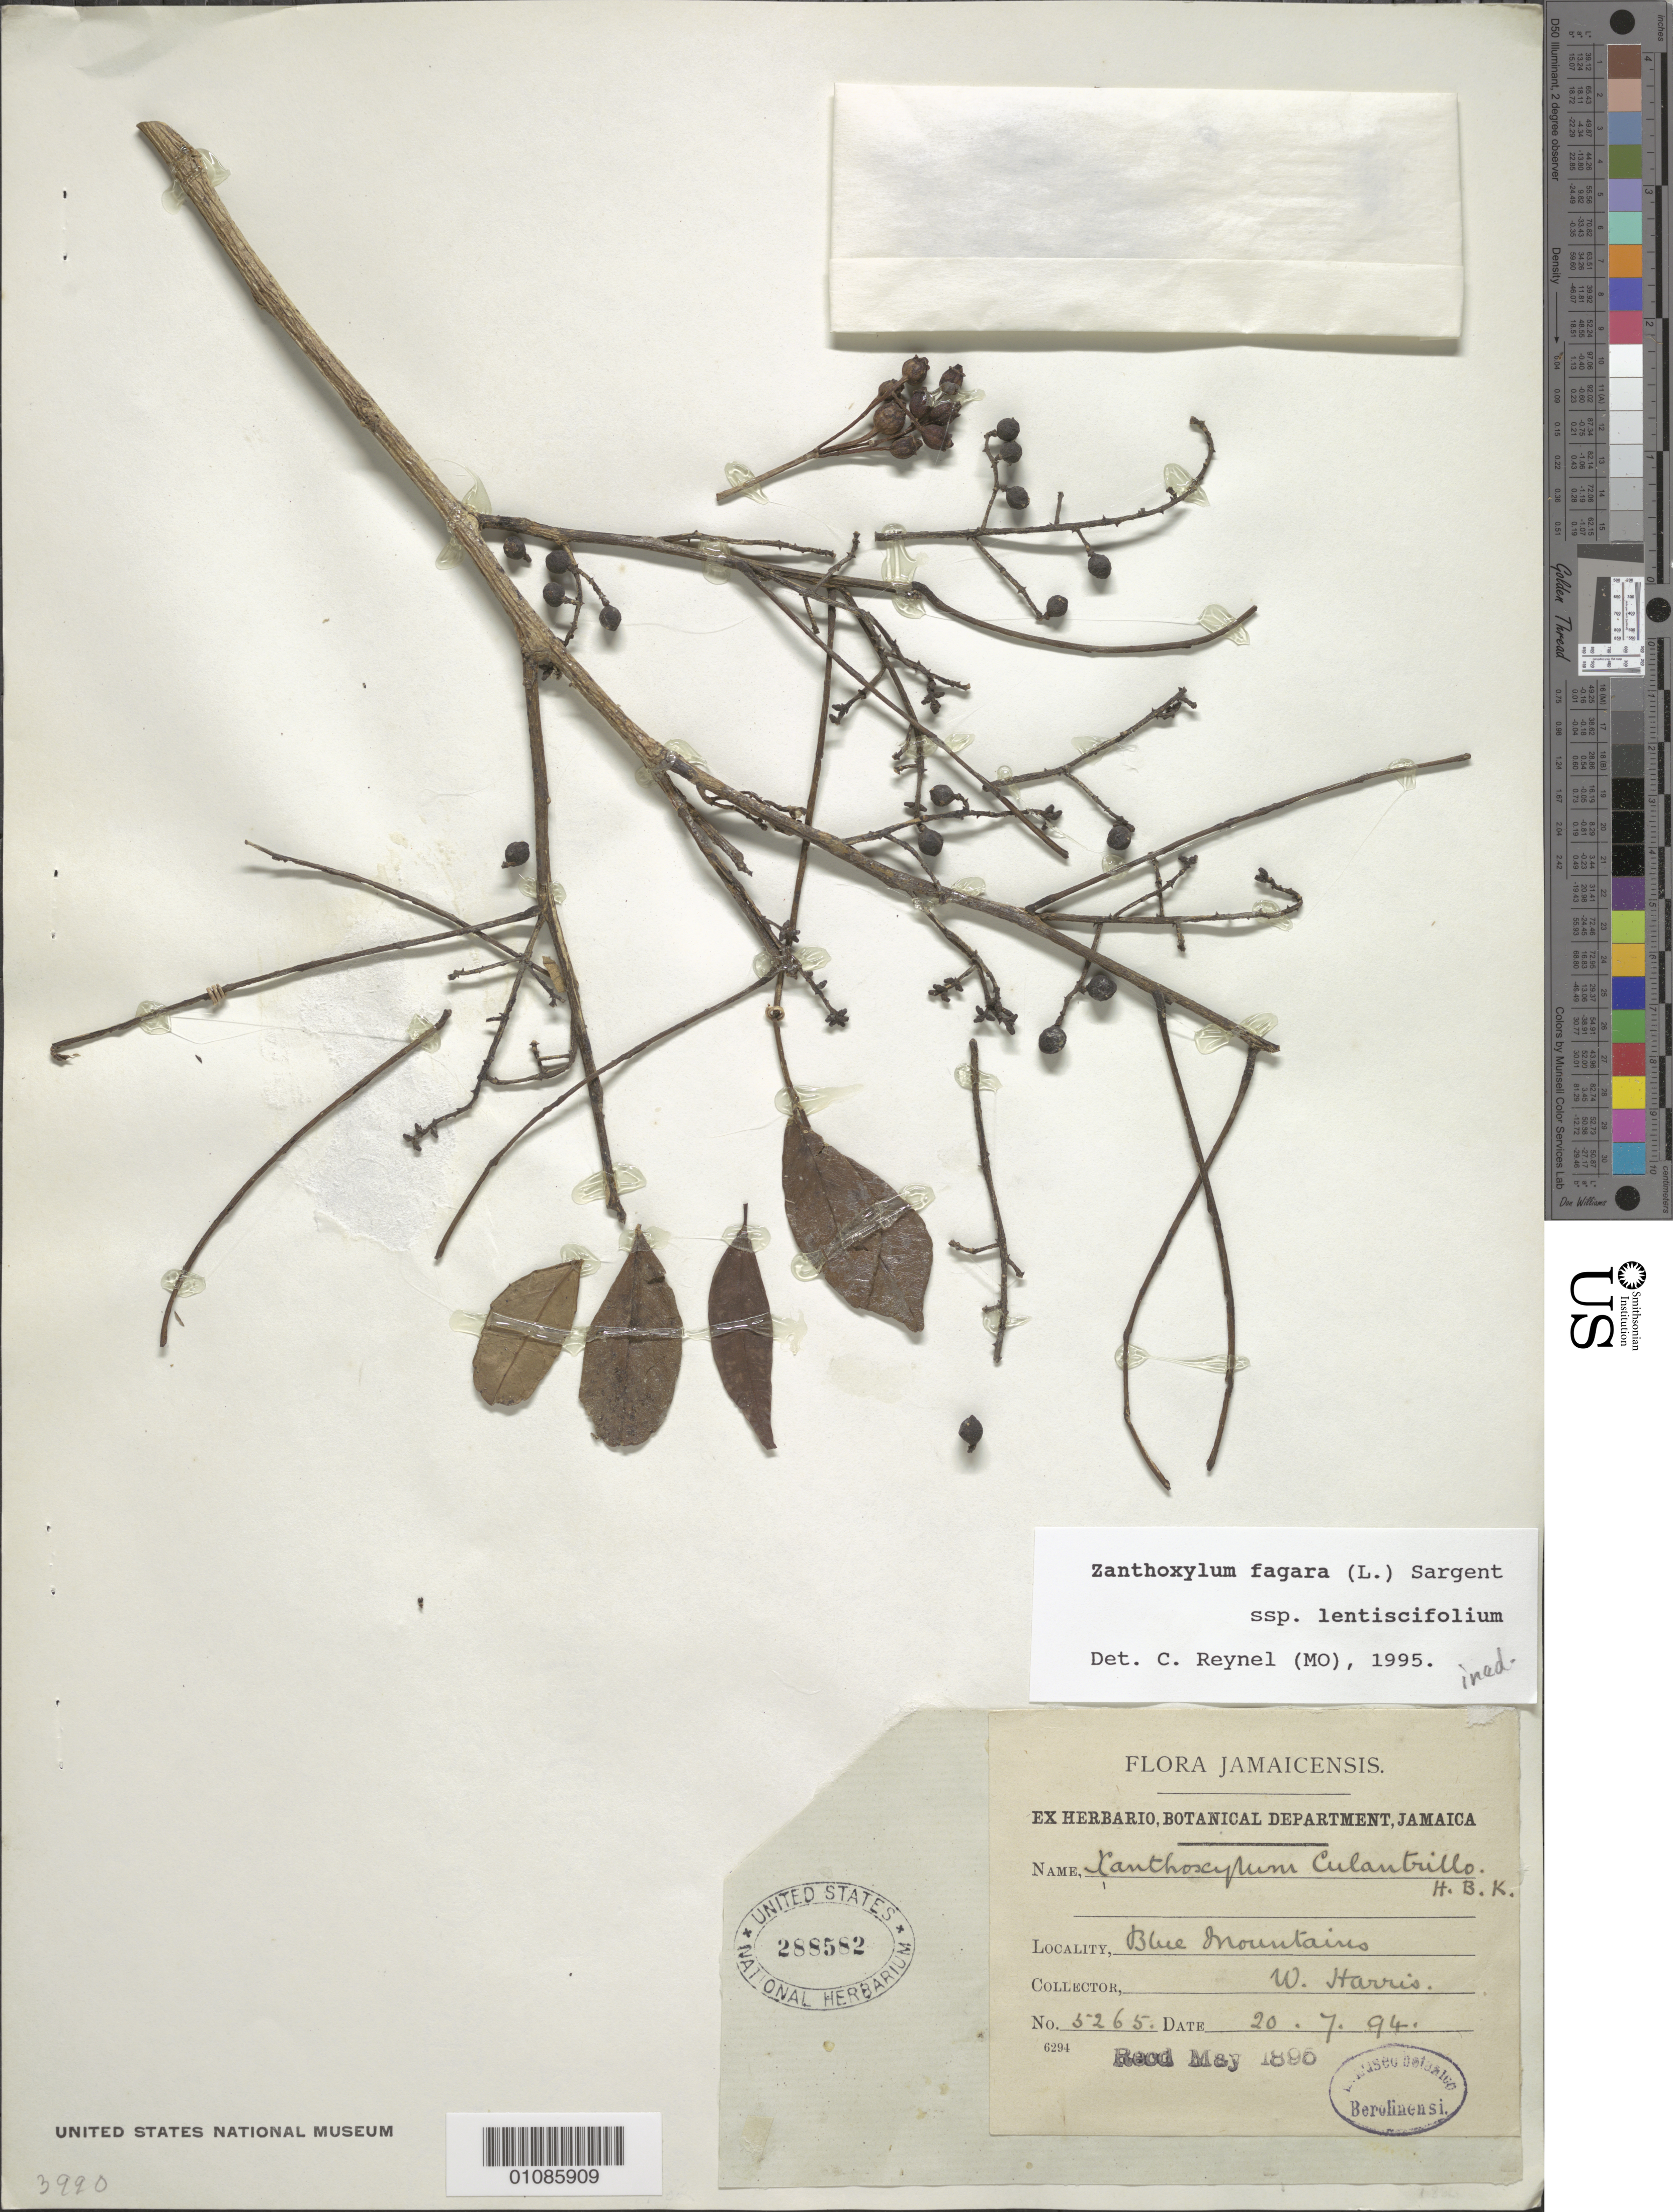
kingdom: Plantae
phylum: Tracheophyta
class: Magnoliopsida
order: Sapindales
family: Rutaceae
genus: Zanthoxylum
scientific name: Zanthoxylum fagara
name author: (L.) Sarg.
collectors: W. Harris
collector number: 5265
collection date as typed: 20 Jul 1894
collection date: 1894-07-20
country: Jamaica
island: Jamaica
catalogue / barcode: US 288582